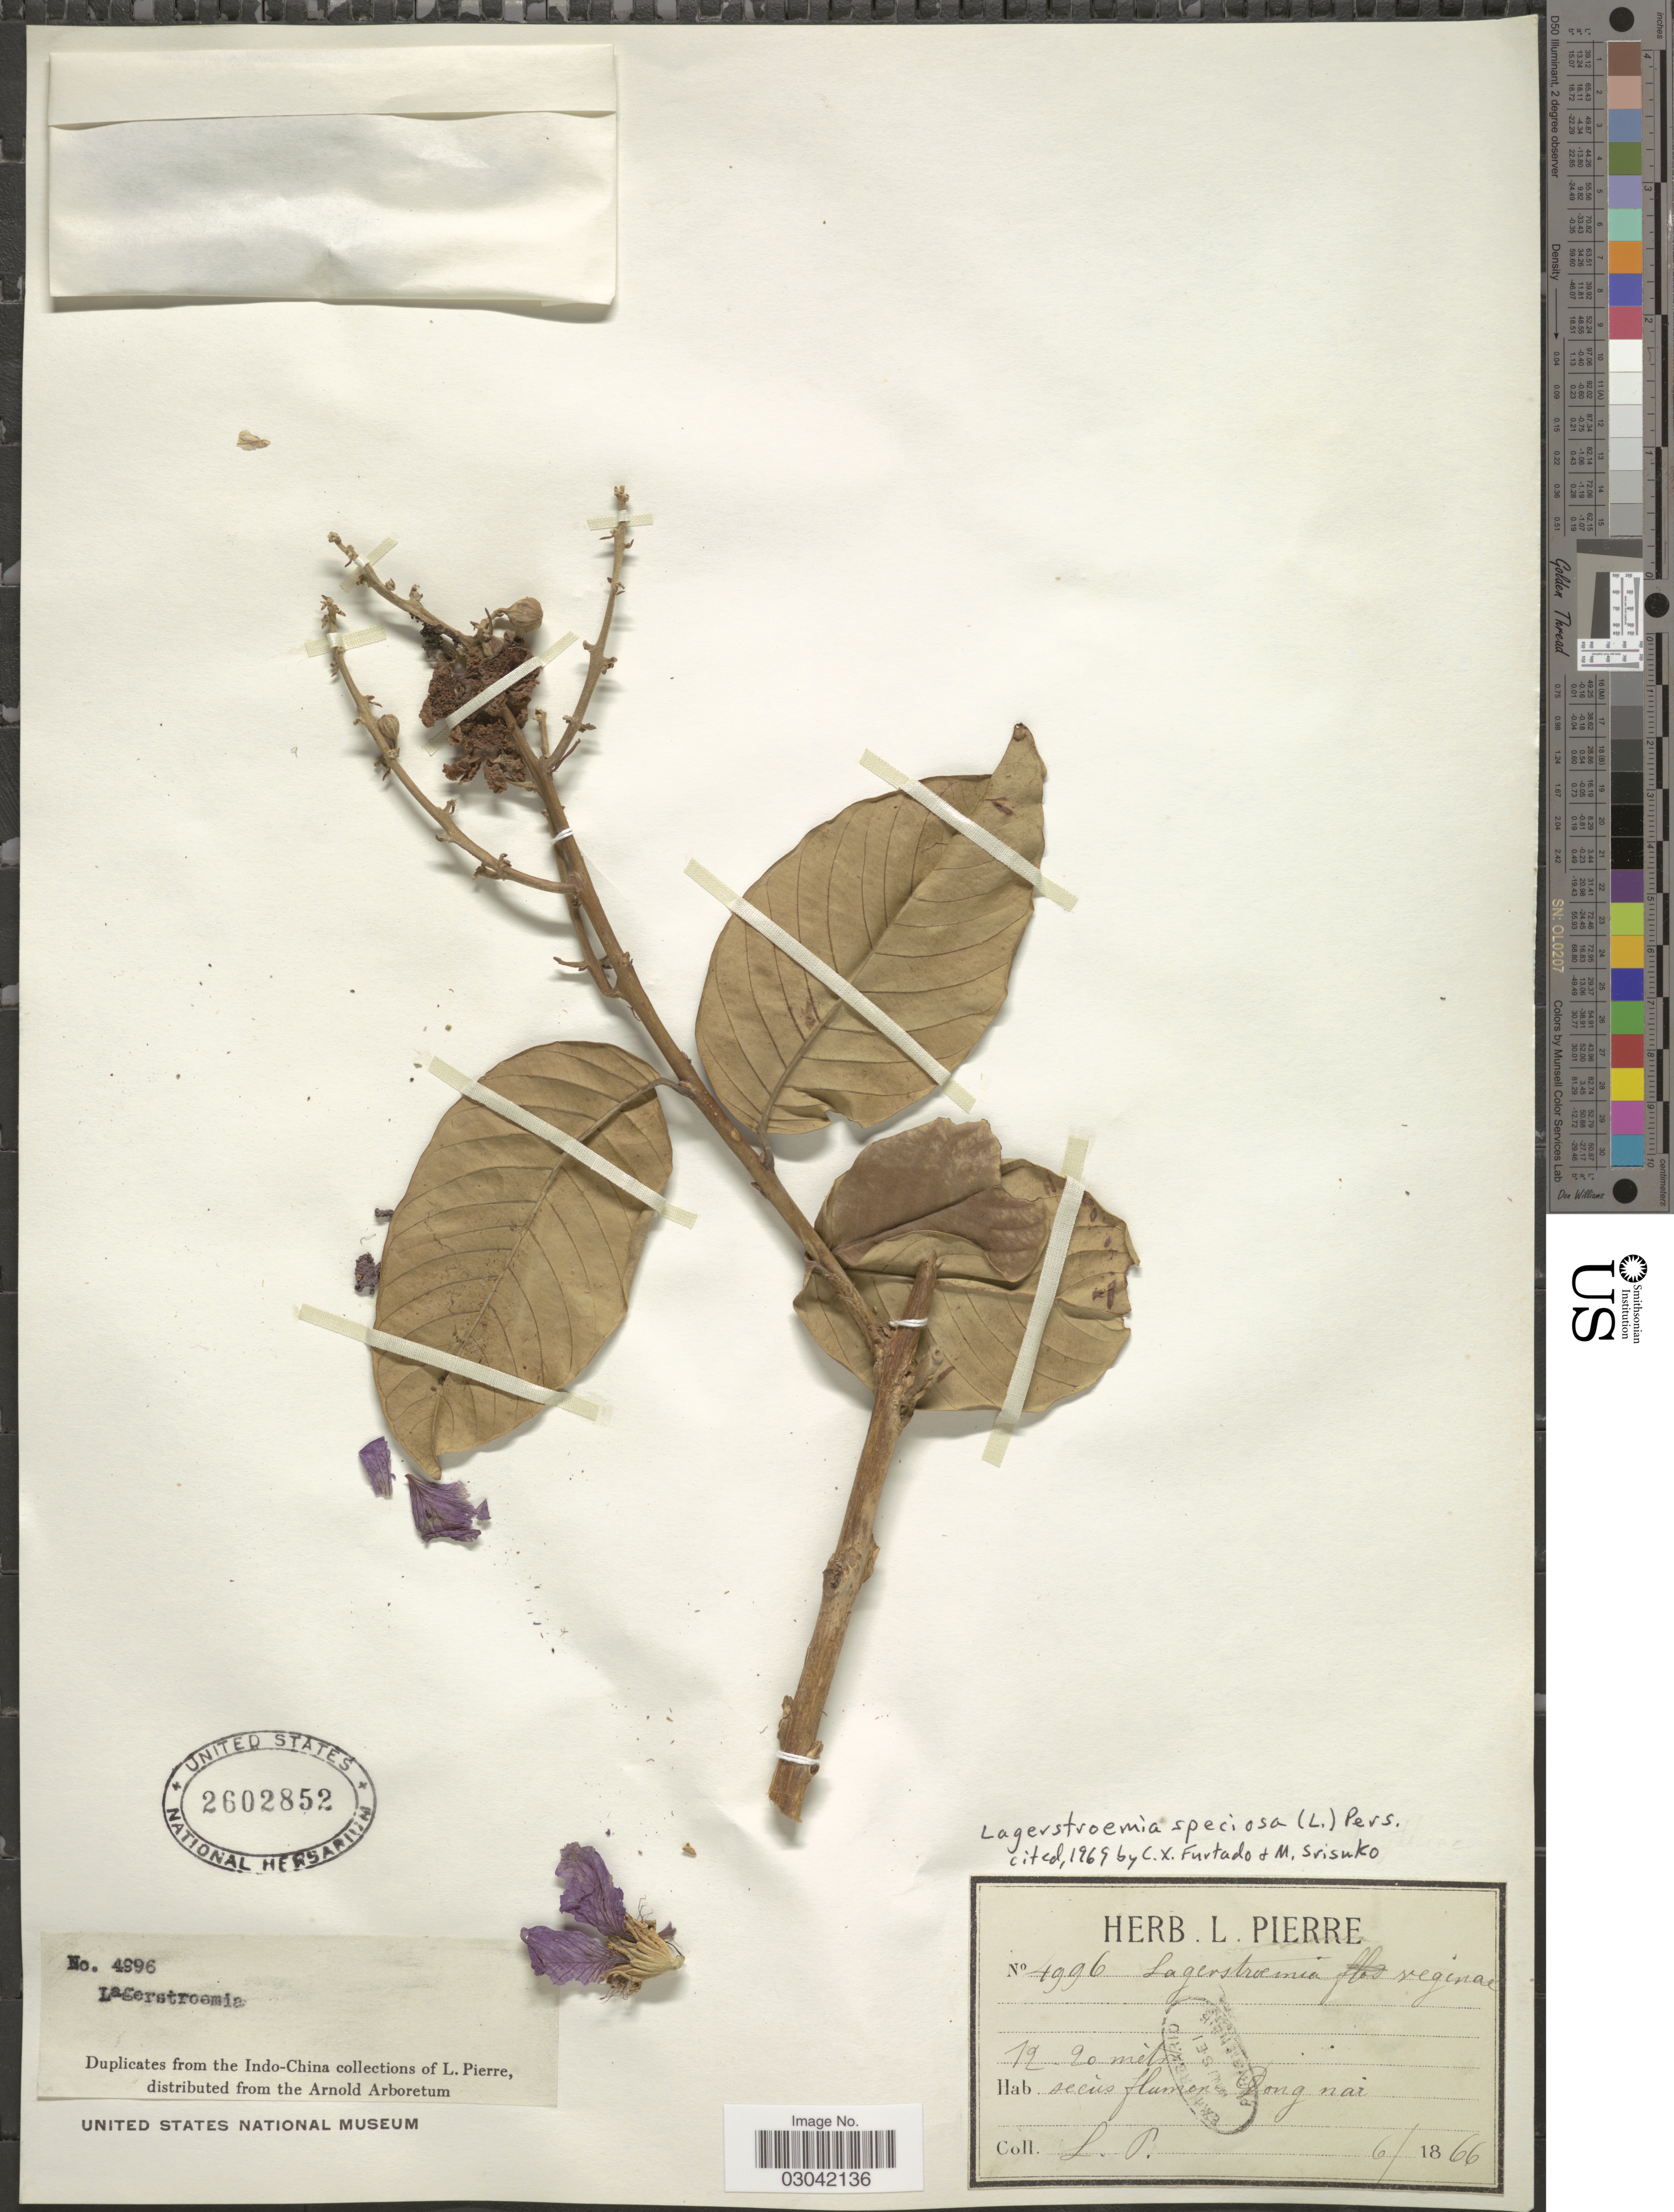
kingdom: Plantae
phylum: Tracheophyta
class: Magnoliopsida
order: Myrtales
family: Lythraceae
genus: Lagerstroemia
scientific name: Lagerstroemia speciosa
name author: (L.) Pers.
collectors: L. Pierre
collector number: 1996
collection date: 1866-06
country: Vietnam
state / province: Dong Nai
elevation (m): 12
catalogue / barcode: US 2602852